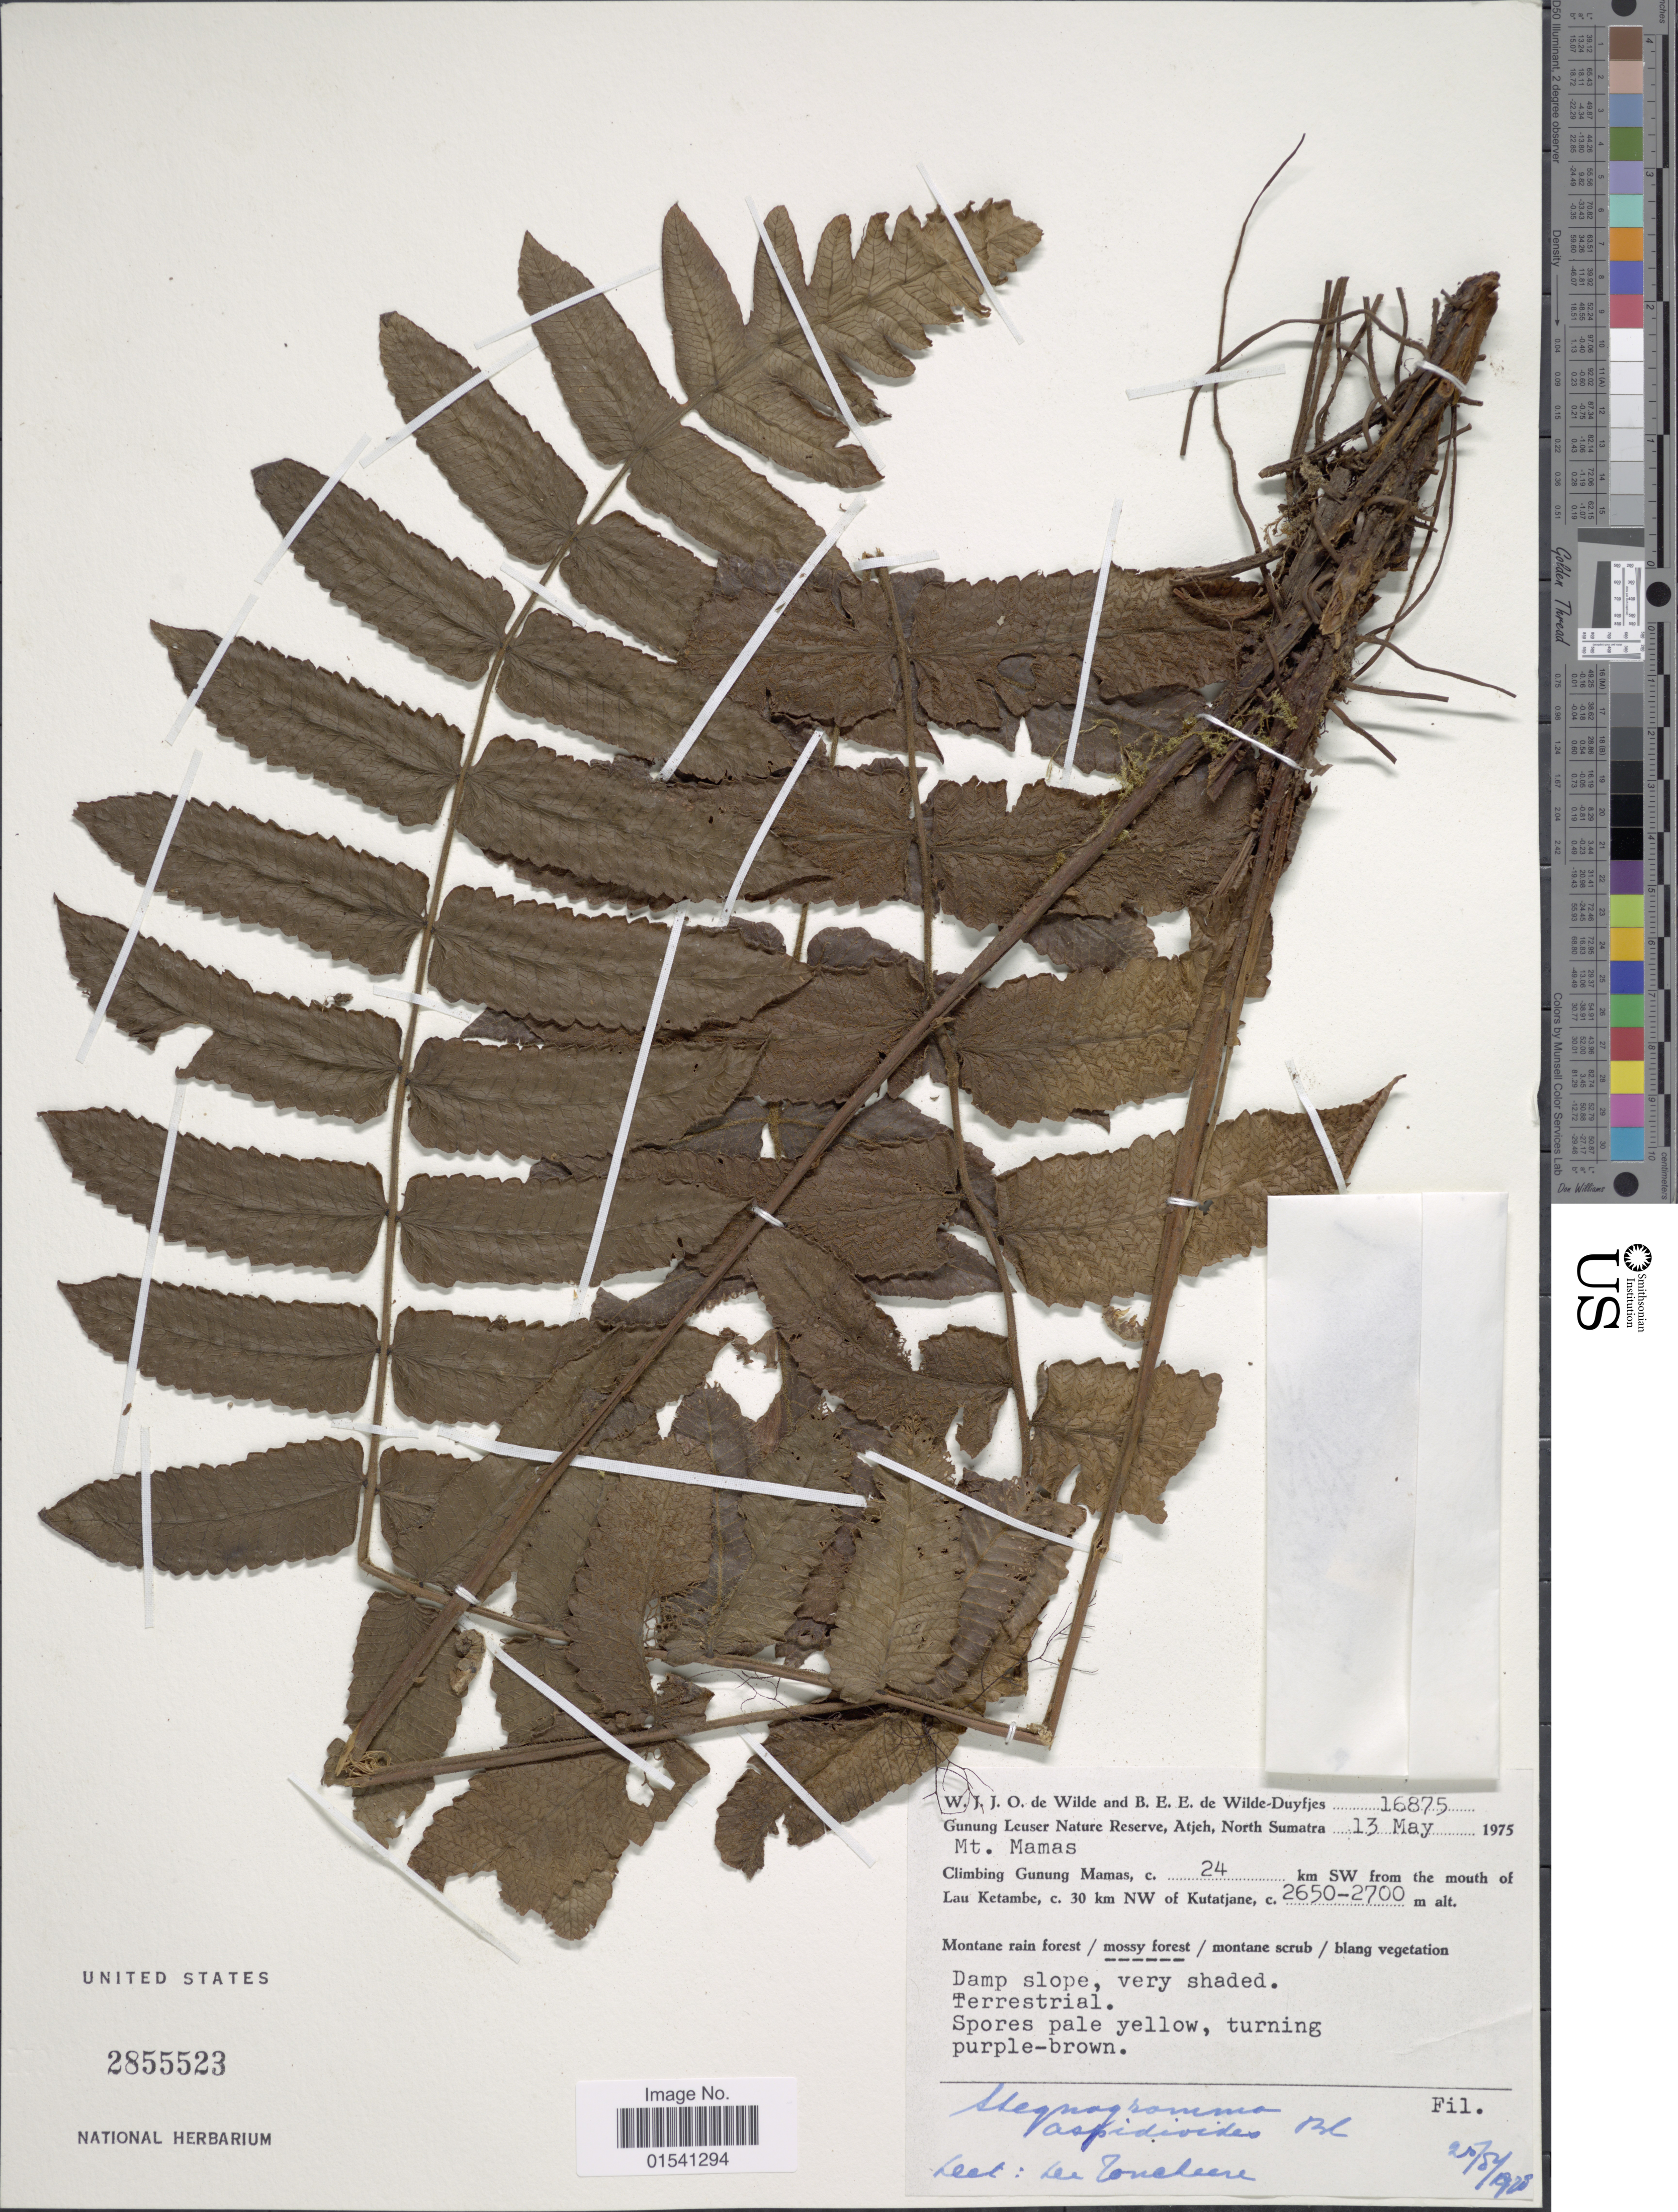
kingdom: Plantae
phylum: Tracheophyta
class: Polypodiopsida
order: Polypodiales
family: Thelypteridaceae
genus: Amauropelta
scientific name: Amauropelta aspidioides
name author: (Willd.) Pic. Serm.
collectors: W. J. de Wilde & B. E. de Wilde-Duyfjes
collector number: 16875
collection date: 1975-05-13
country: Indonesia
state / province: Sumatra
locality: Gunung Leuser, Nature Reserve, Atjeh, North Sumatra, Climbing Gunung Mamas, c. 24 km SW from the mouth of Lau ketambe, c. 30 km NW of Kutatjane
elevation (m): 2650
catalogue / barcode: US 2855523